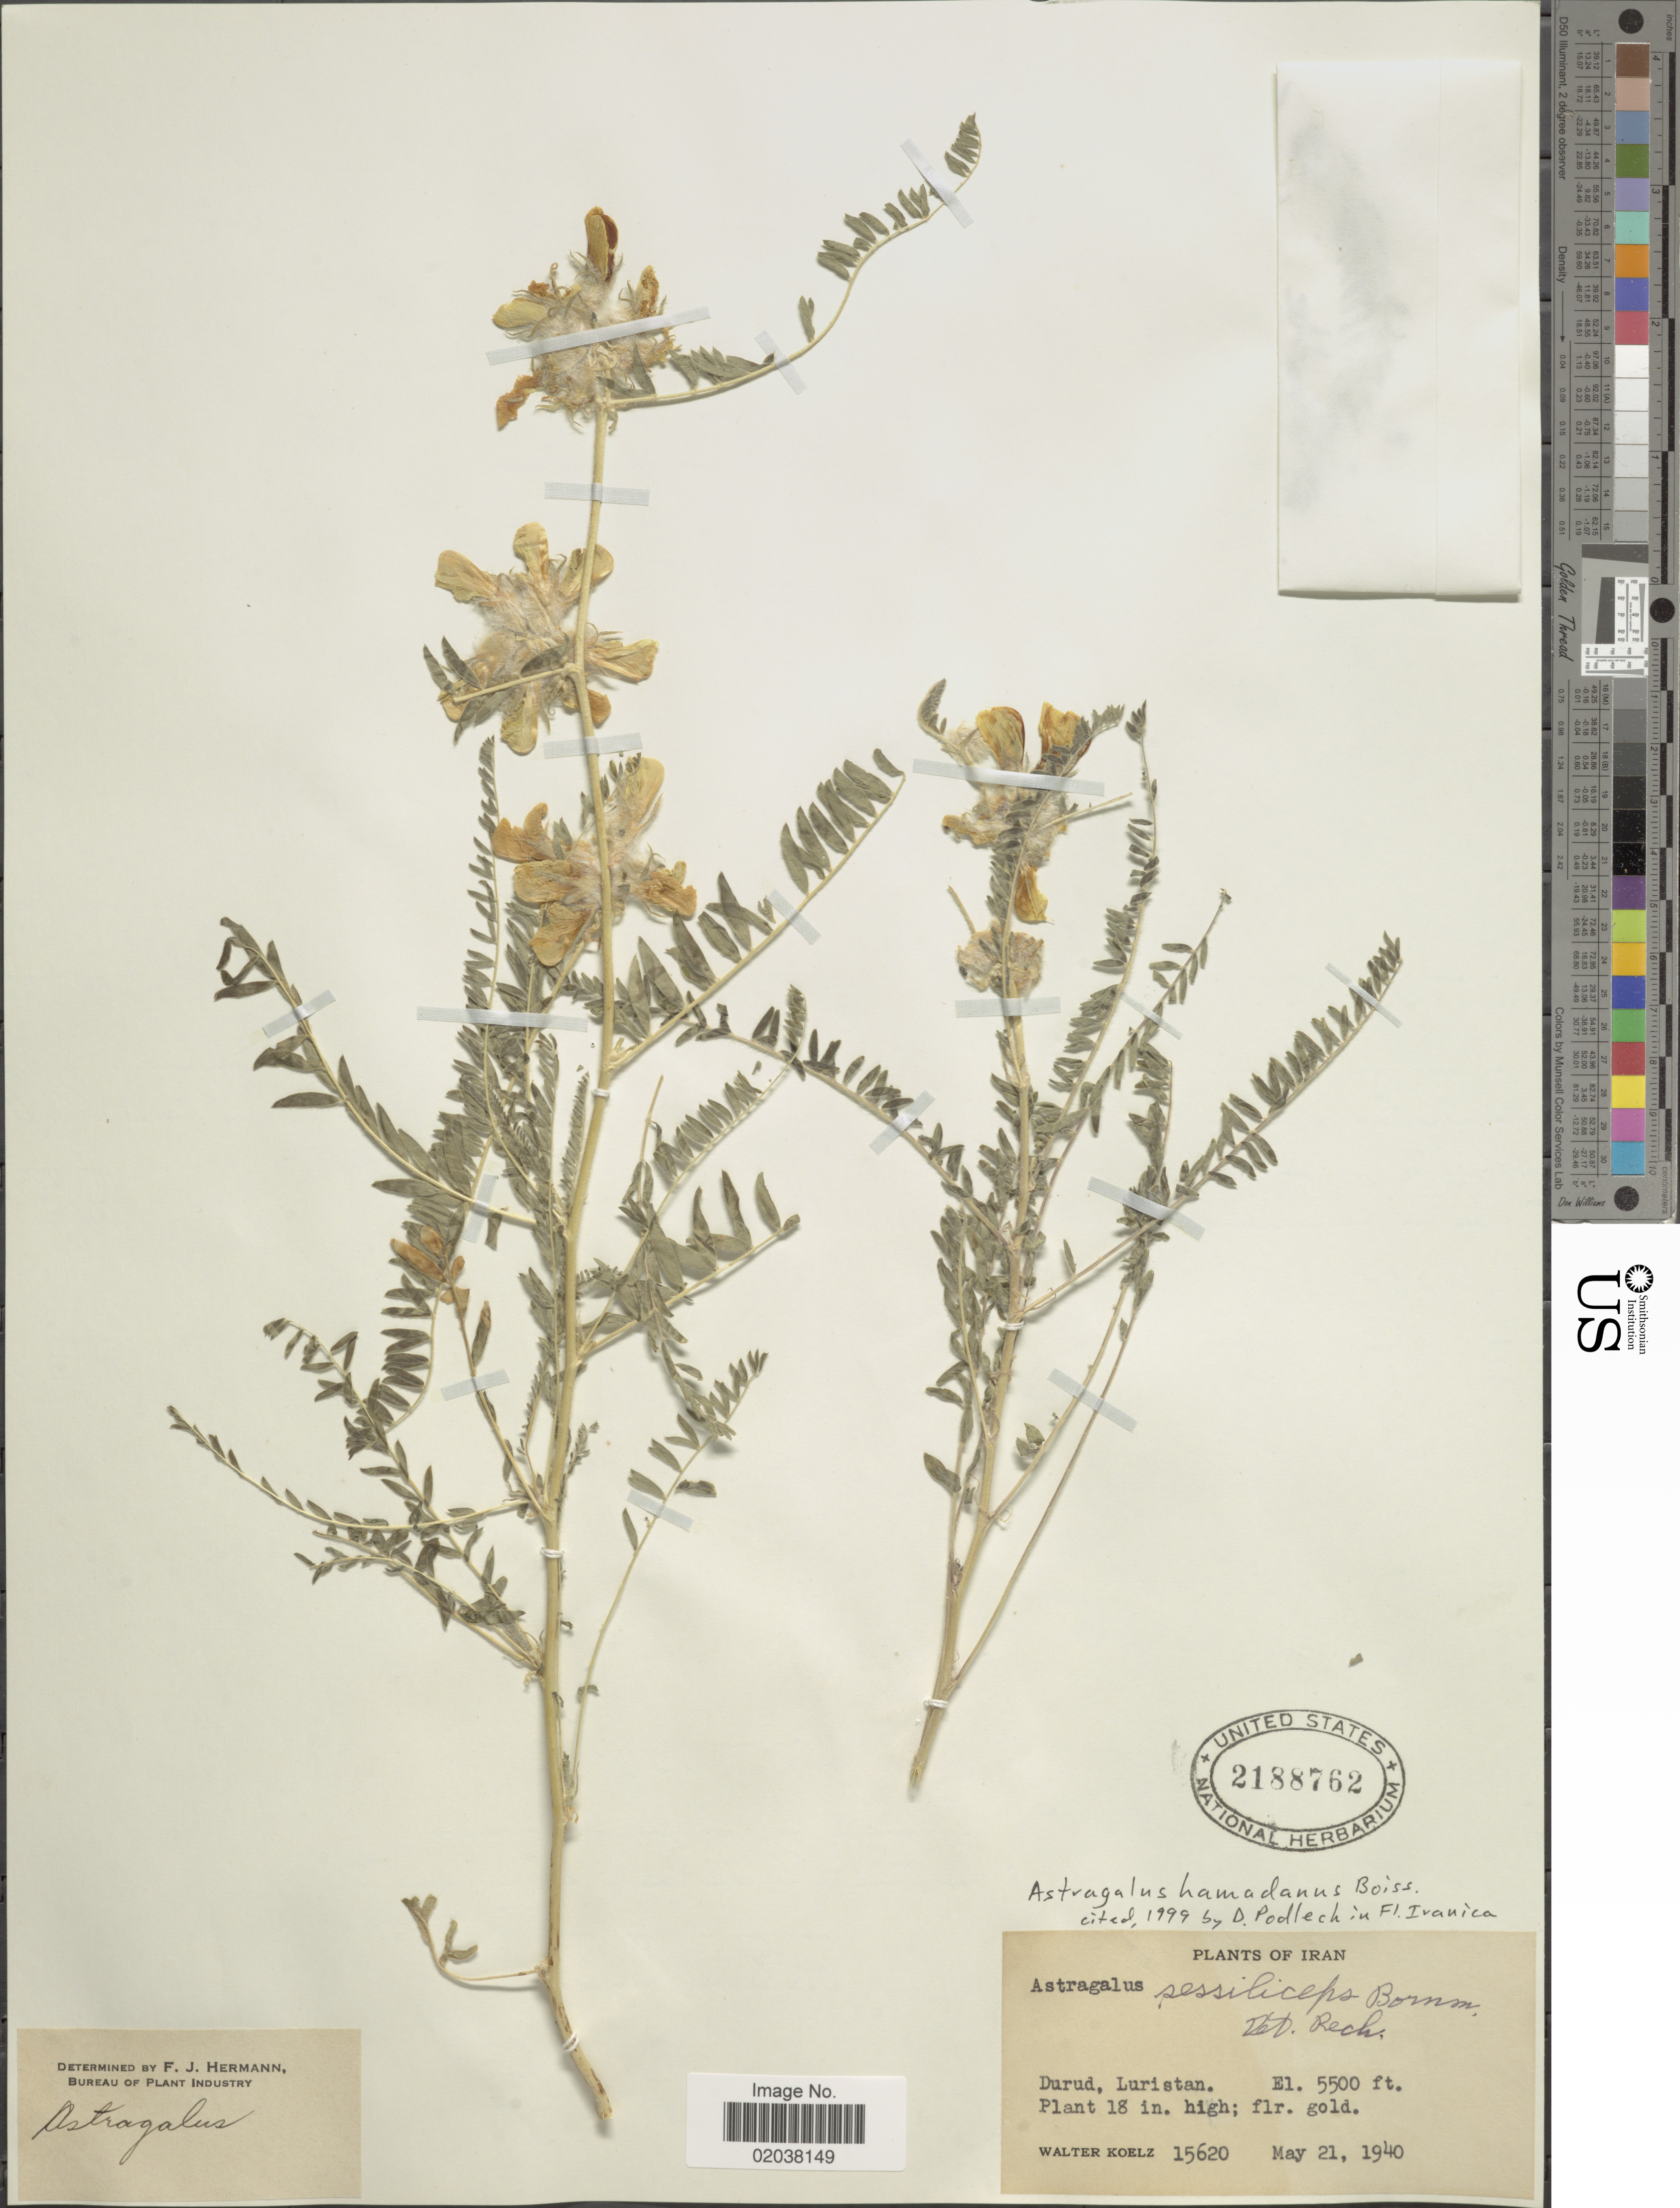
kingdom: Plantae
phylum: Tracheophyta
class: Magnoliopsida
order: Fabales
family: Fabaceae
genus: Astragalus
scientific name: Astragalus hamadanus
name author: Boiss.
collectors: W. N. Koelz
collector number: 15620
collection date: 1940-05-21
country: Iran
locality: Durud, Luristan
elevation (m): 1676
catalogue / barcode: US 2188762